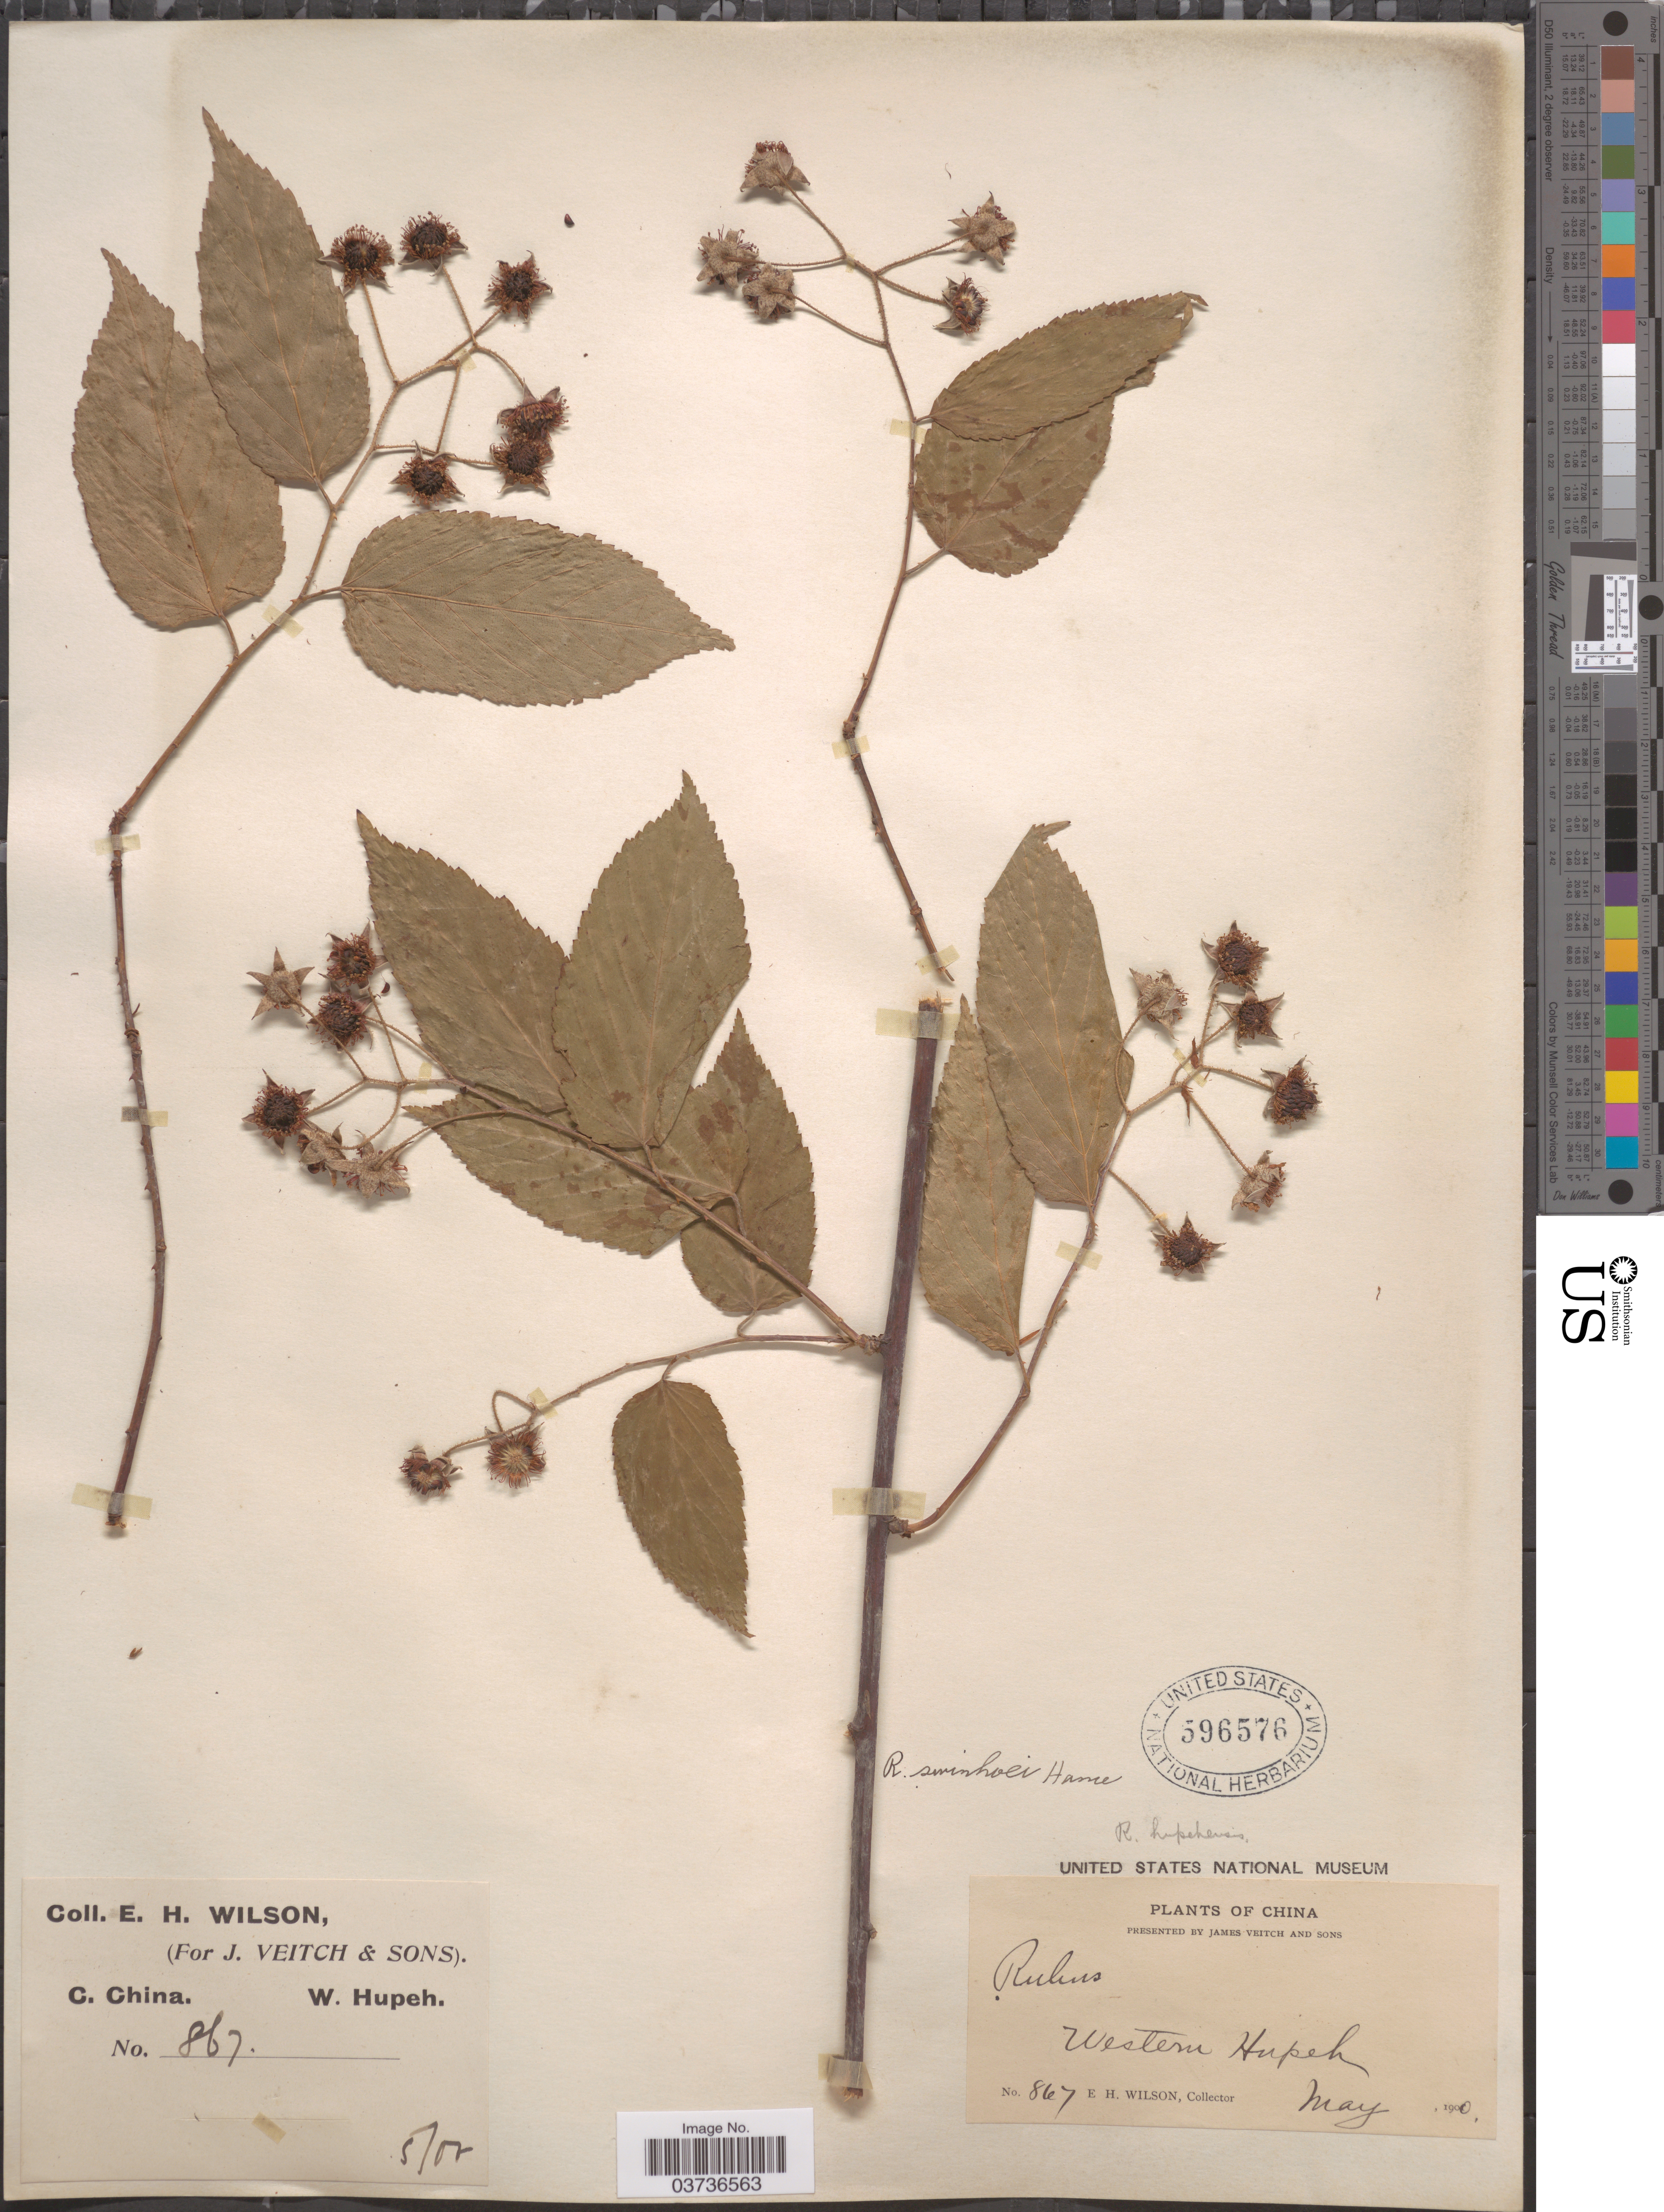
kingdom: Plantae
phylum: Tracheophyta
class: Magnoliopsida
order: Rosales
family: Rosaceae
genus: Rubus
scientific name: Rubus swinhoei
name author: Hance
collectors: E. Wilson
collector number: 867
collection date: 1900-05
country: China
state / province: Hubei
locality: C. China. Western Hupeh.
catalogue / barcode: US 596576